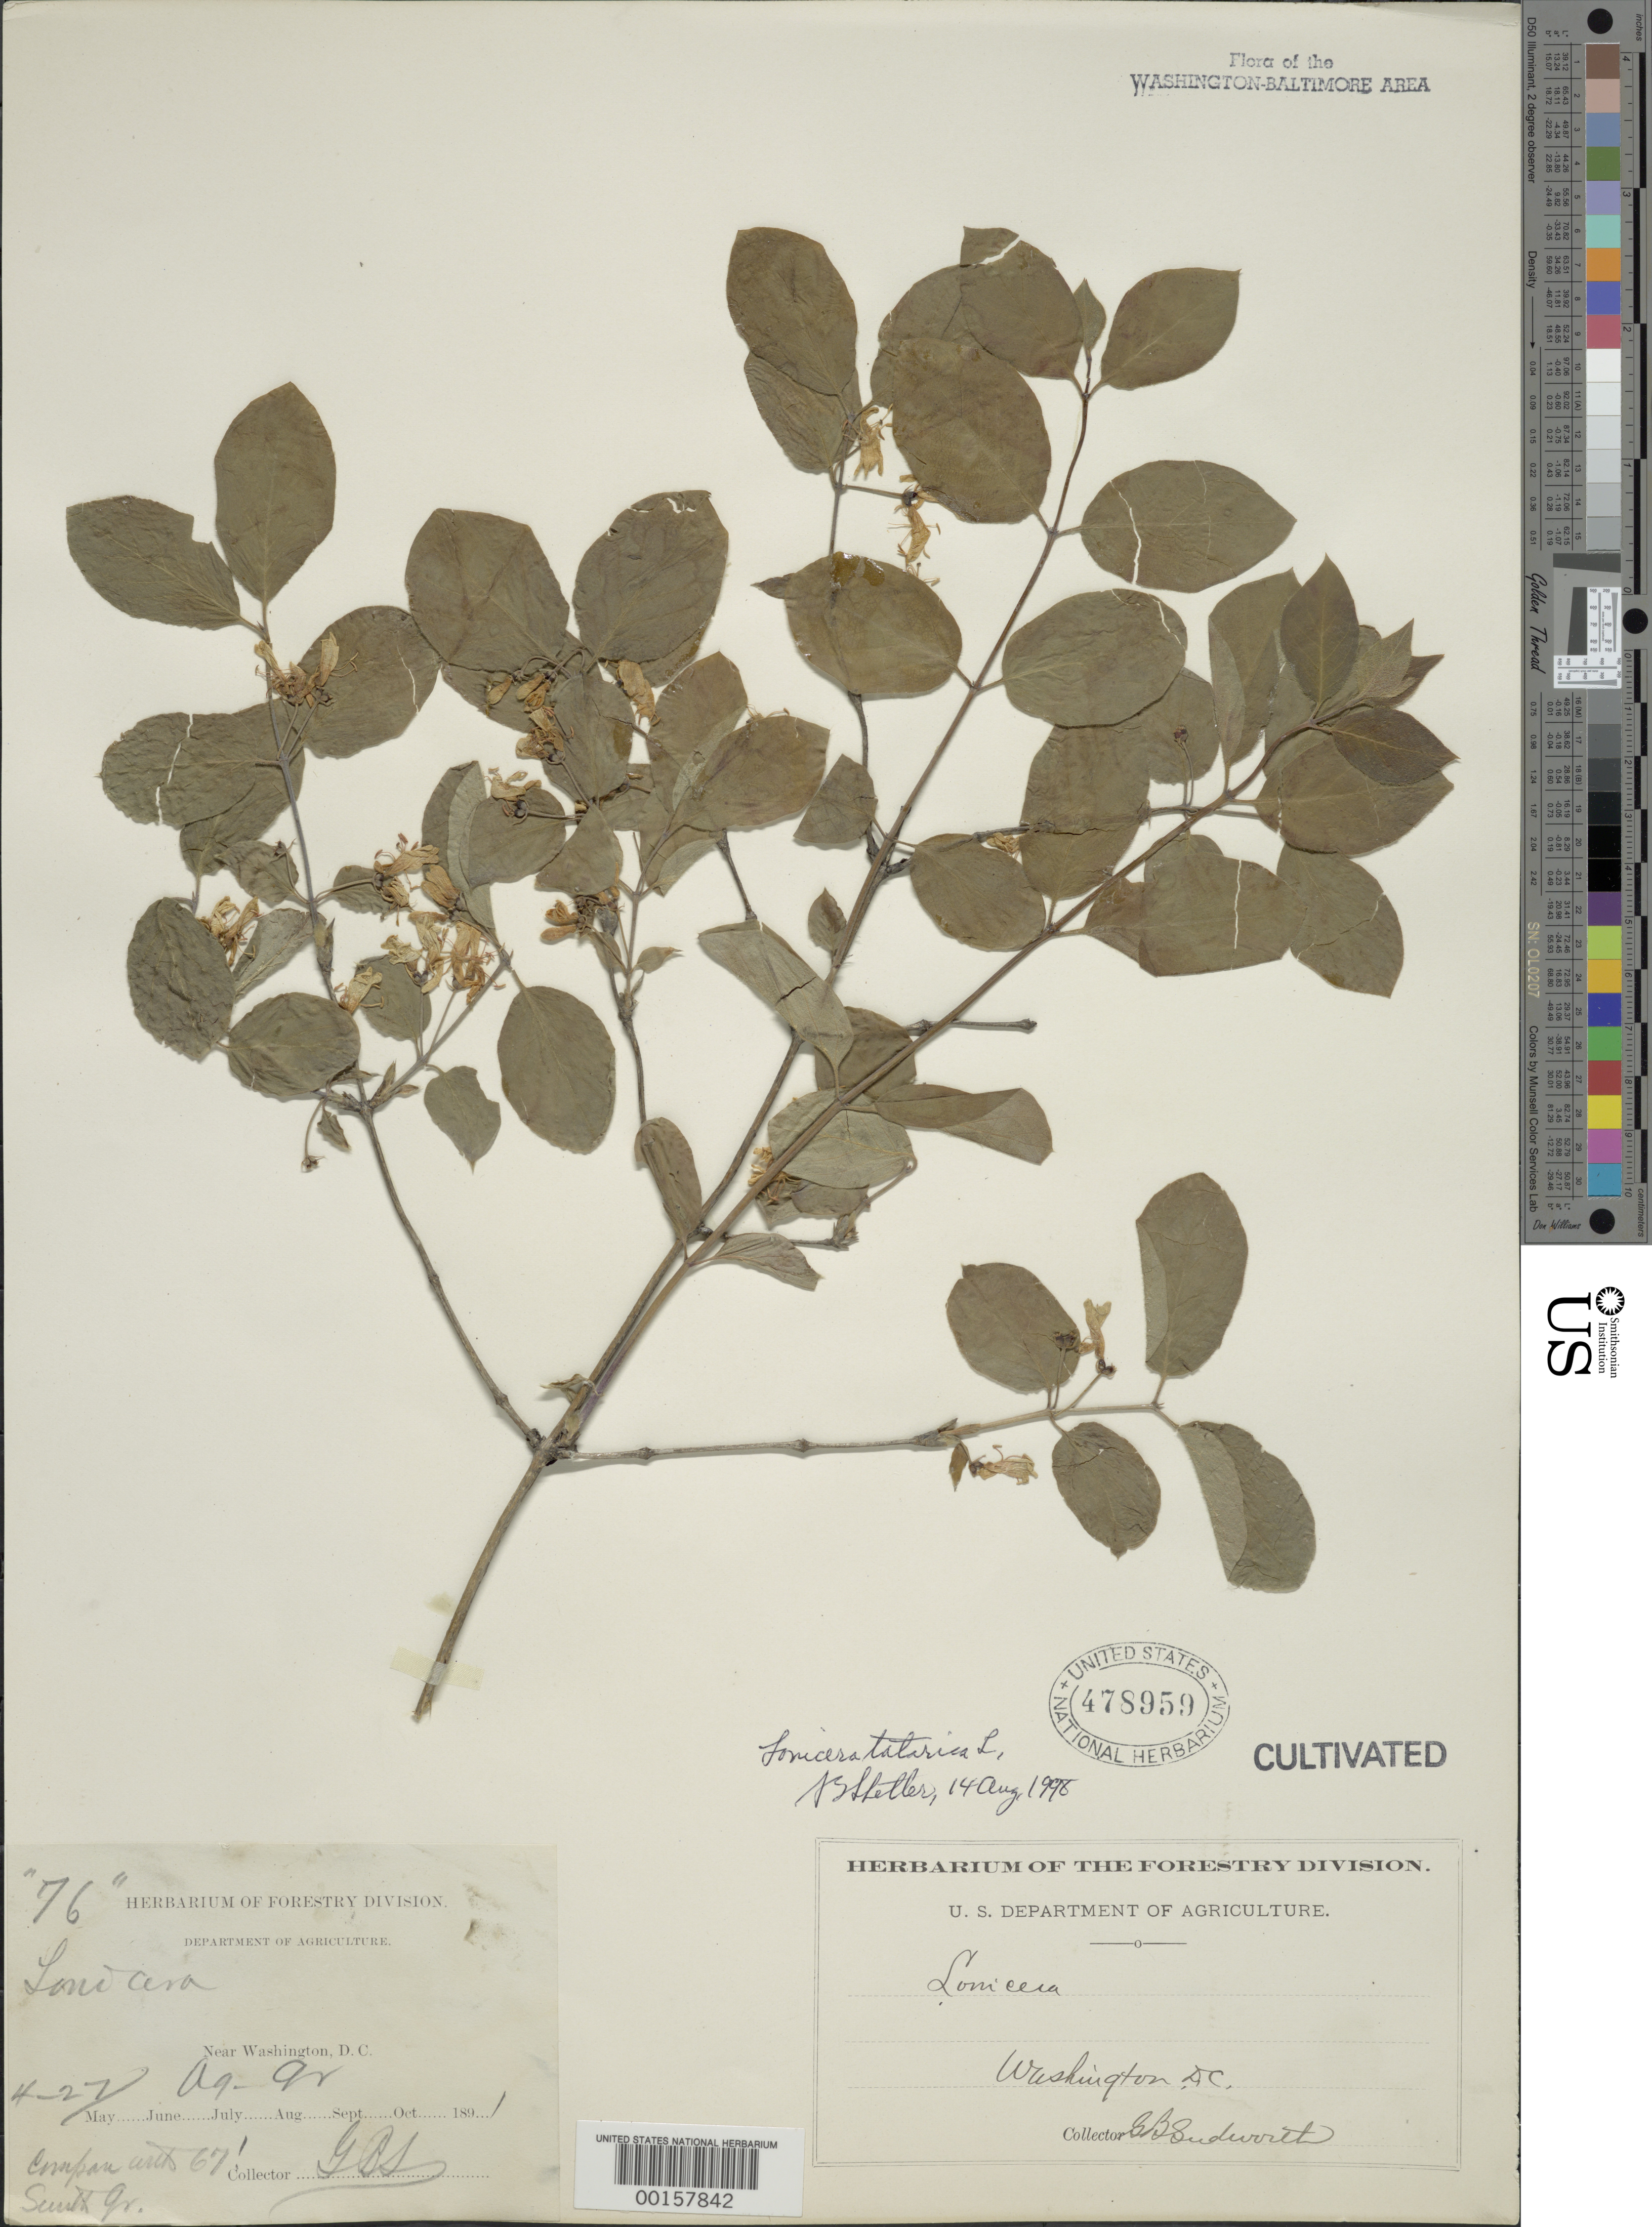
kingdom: Plantae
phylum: Tracheophyta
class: Magnoliopsida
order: Dipsacales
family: Caprifoliaceae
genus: Lonicera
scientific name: Lonicera tatarica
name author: L.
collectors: G. B. Sudworth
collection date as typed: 27 Apr 1891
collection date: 1891-04-27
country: United States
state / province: District of Columbia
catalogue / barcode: US 478959